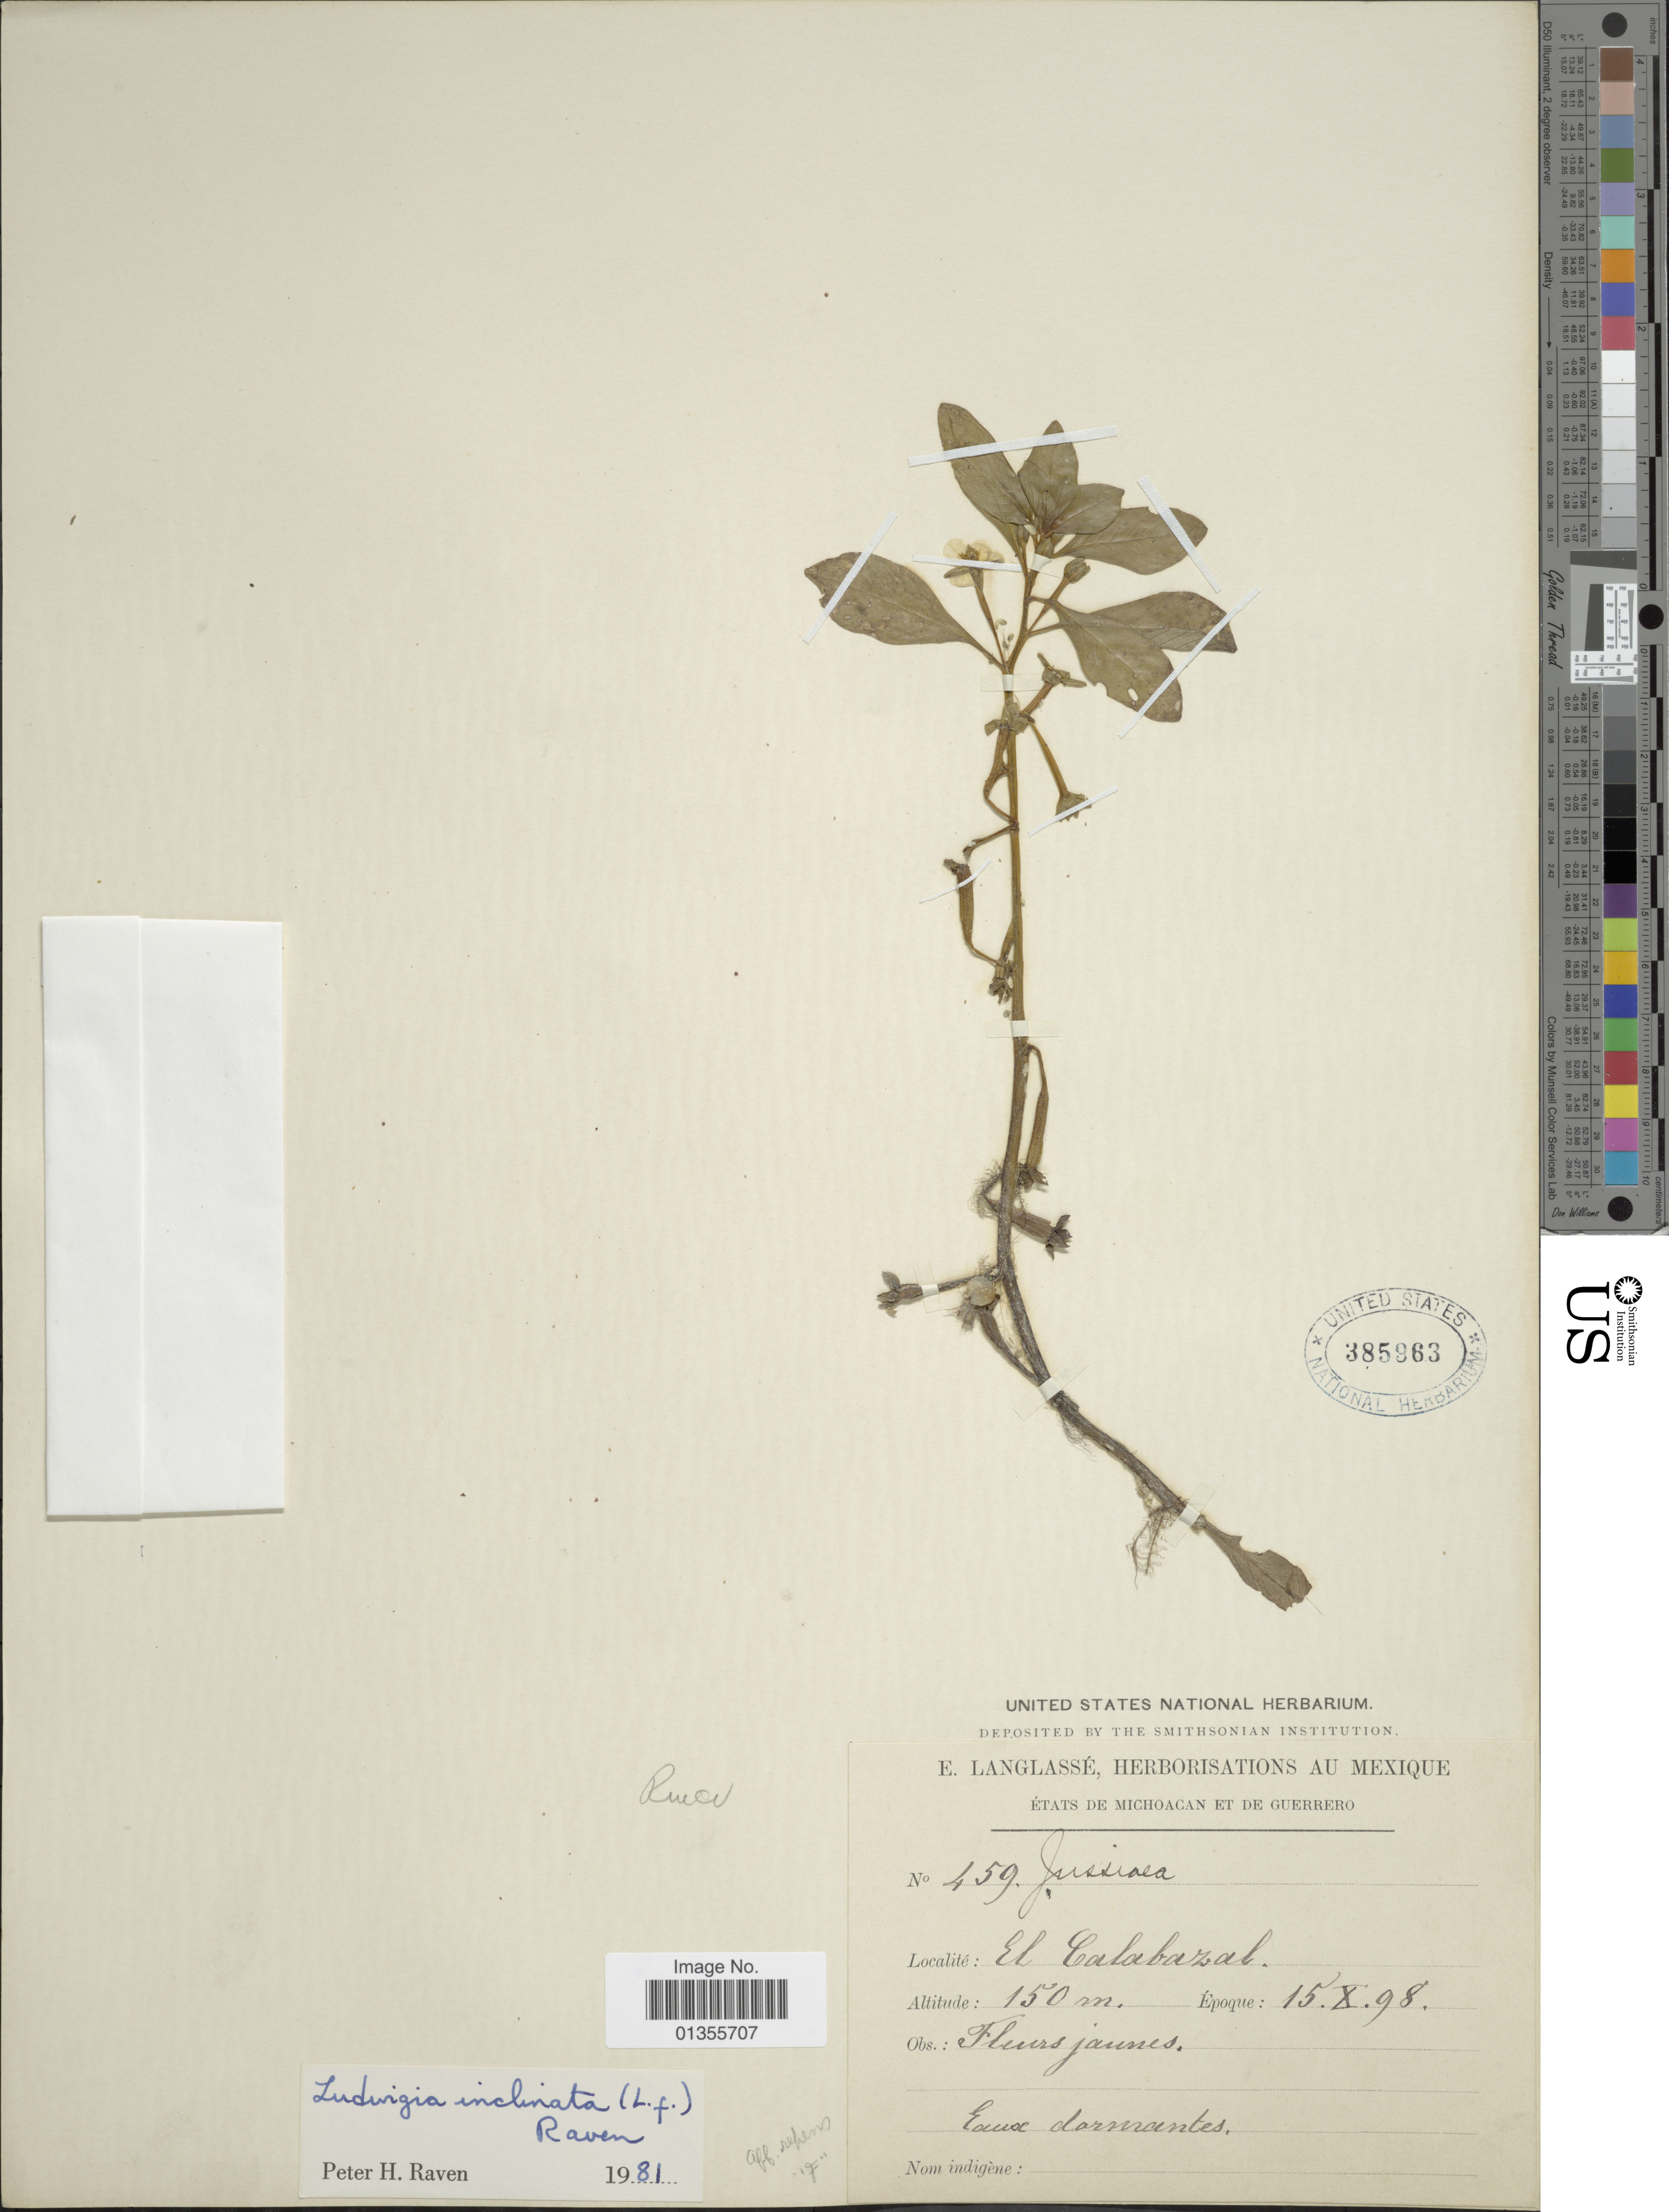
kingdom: Plantae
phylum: Tracheophyta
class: Magnoliopsida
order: Myrtales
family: Onagraceae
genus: Ludwigia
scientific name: Ludwigia octovalvis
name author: (Jacq.) P.H. Raven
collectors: E. Langlassé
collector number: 459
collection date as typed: Transcribed d/m/y: 15/10/98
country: Mexico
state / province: Michoacán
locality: Etats de Michoacan et de Guerrero. El Calabazal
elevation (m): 150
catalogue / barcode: US 385963